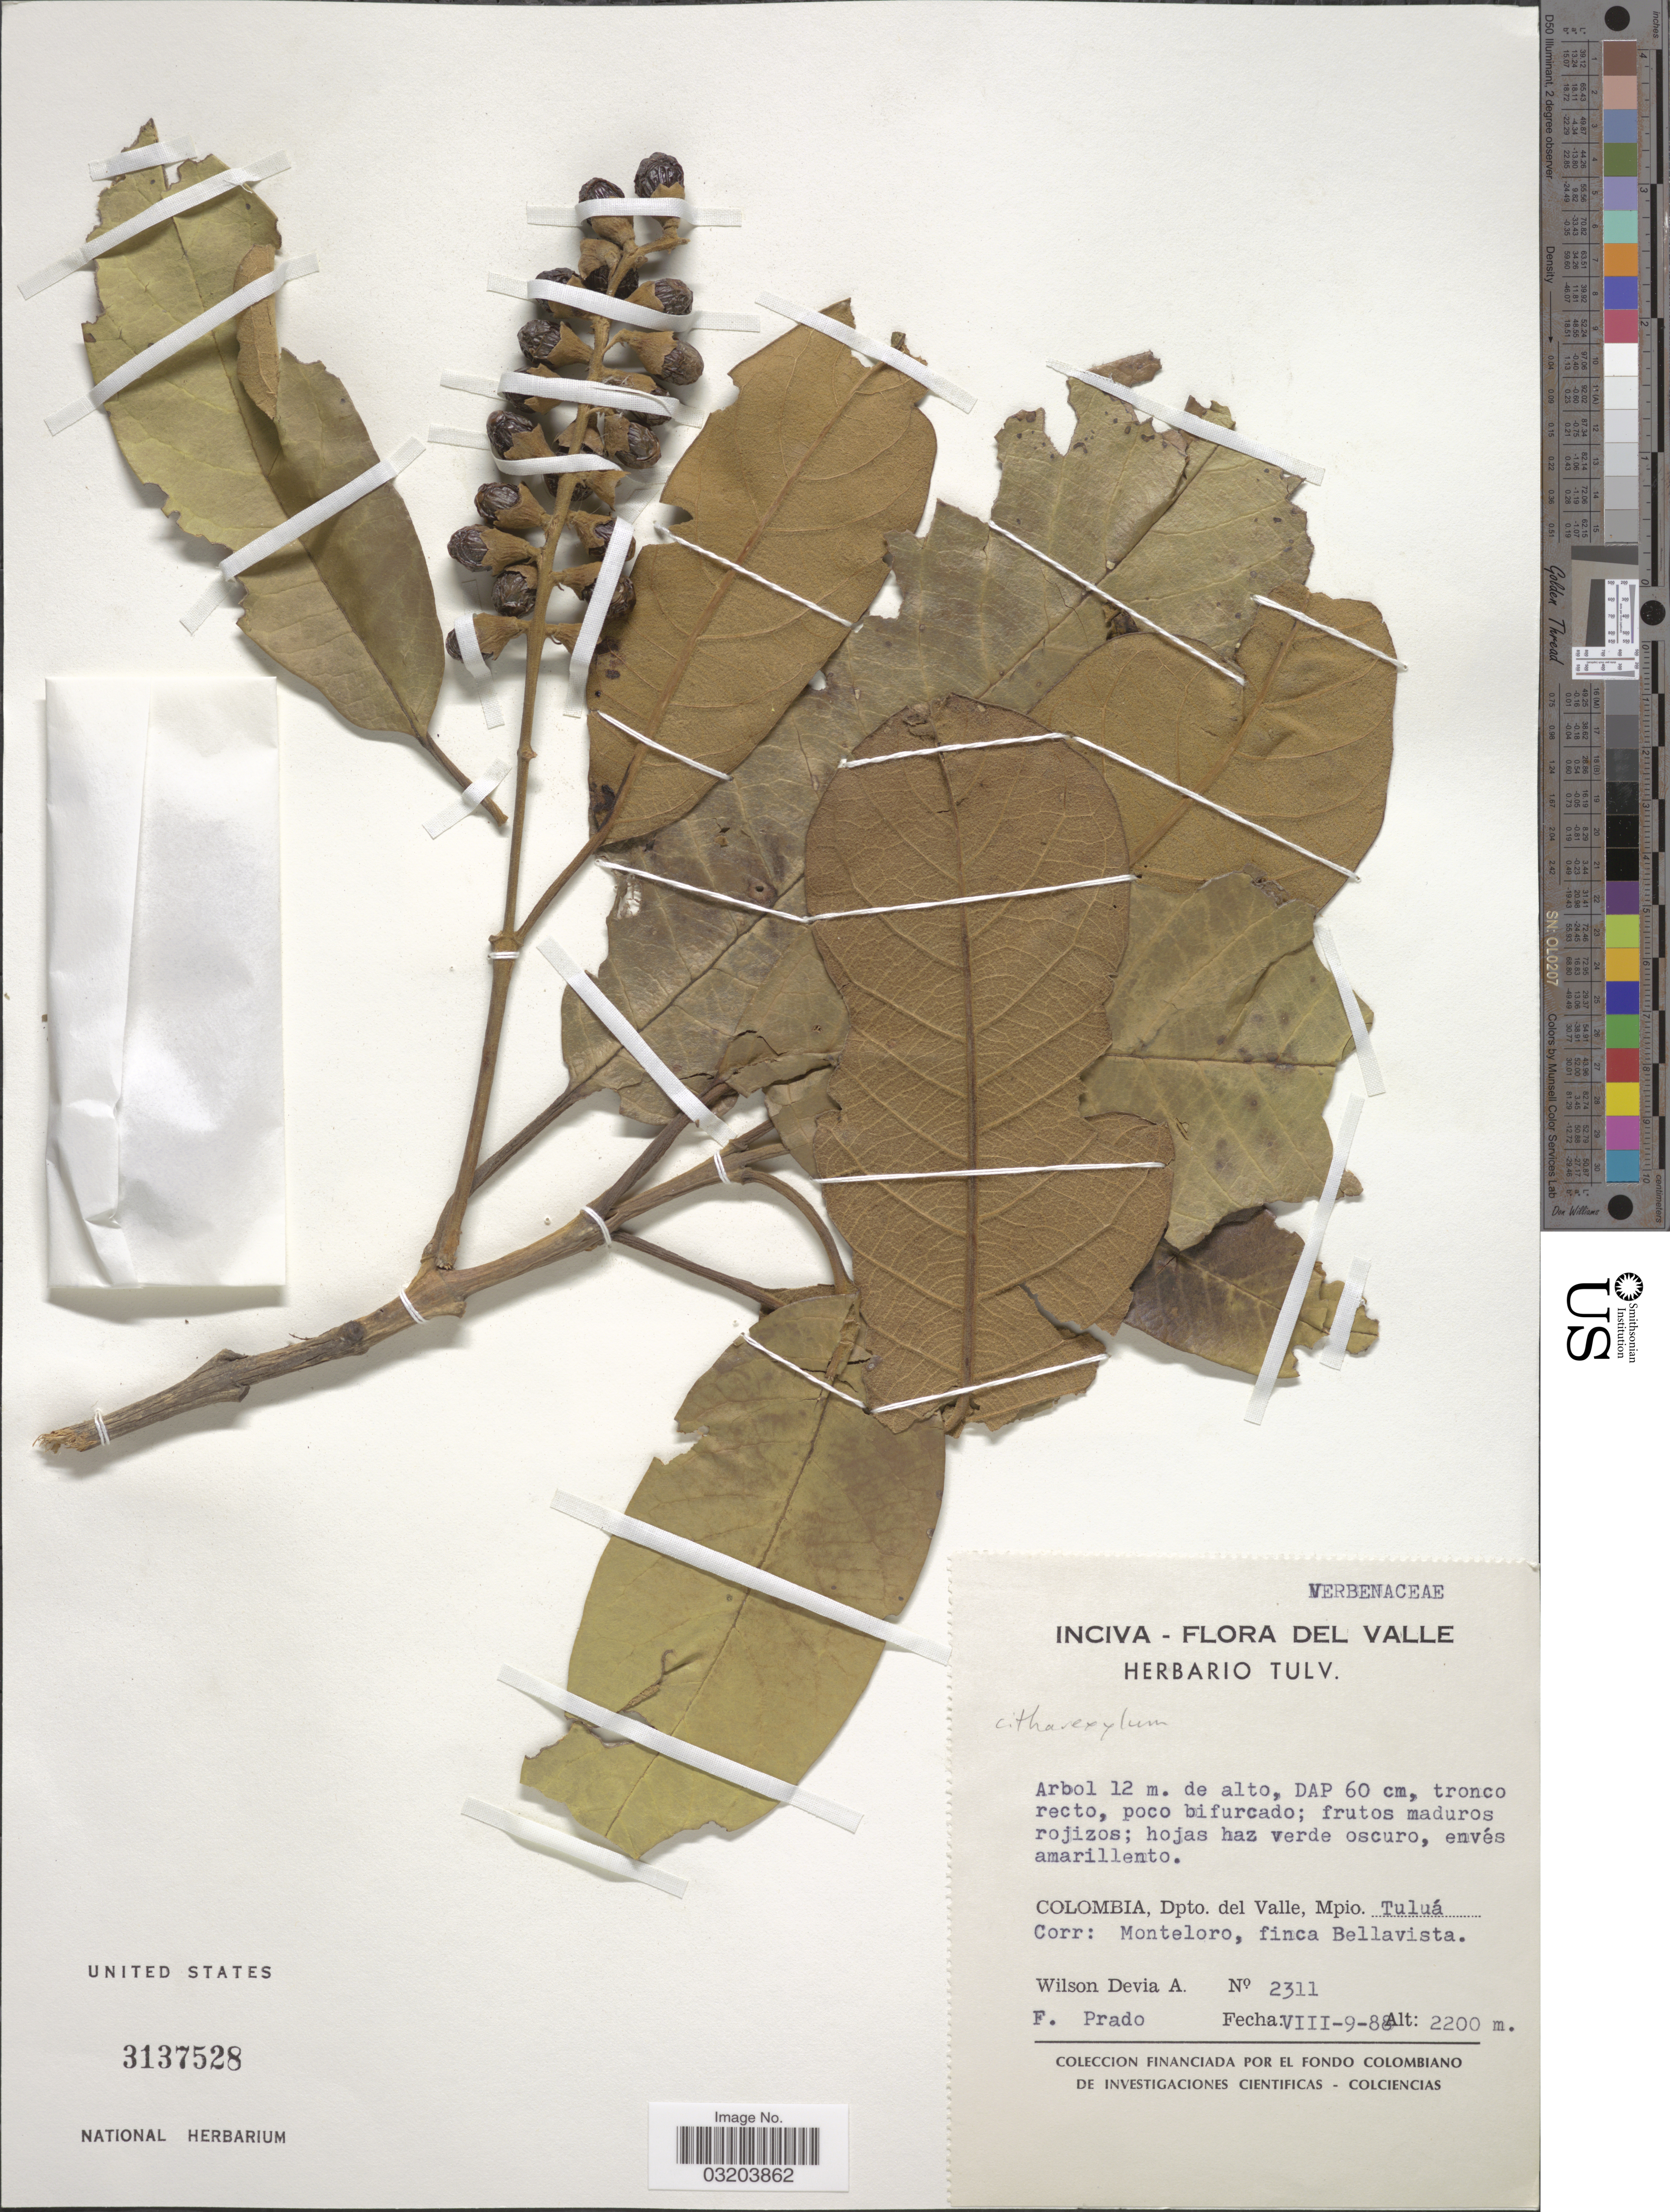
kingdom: Plantae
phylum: Tracheophyta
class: Magnoliopsida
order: Lamiales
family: Verbenaceae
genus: Citharexylum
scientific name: Citharexylum sp.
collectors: W. Devia A. & F. Prado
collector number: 2311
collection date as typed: Transcribed d/m/y: 9/8/88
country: Colombia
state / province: Valle del Cauca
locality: Del Valle. Dpto. del Valle, Mpio. Tuluá. Corr: Monteloro, finca Bellavista.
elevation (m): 2200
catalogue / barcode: US 3137528